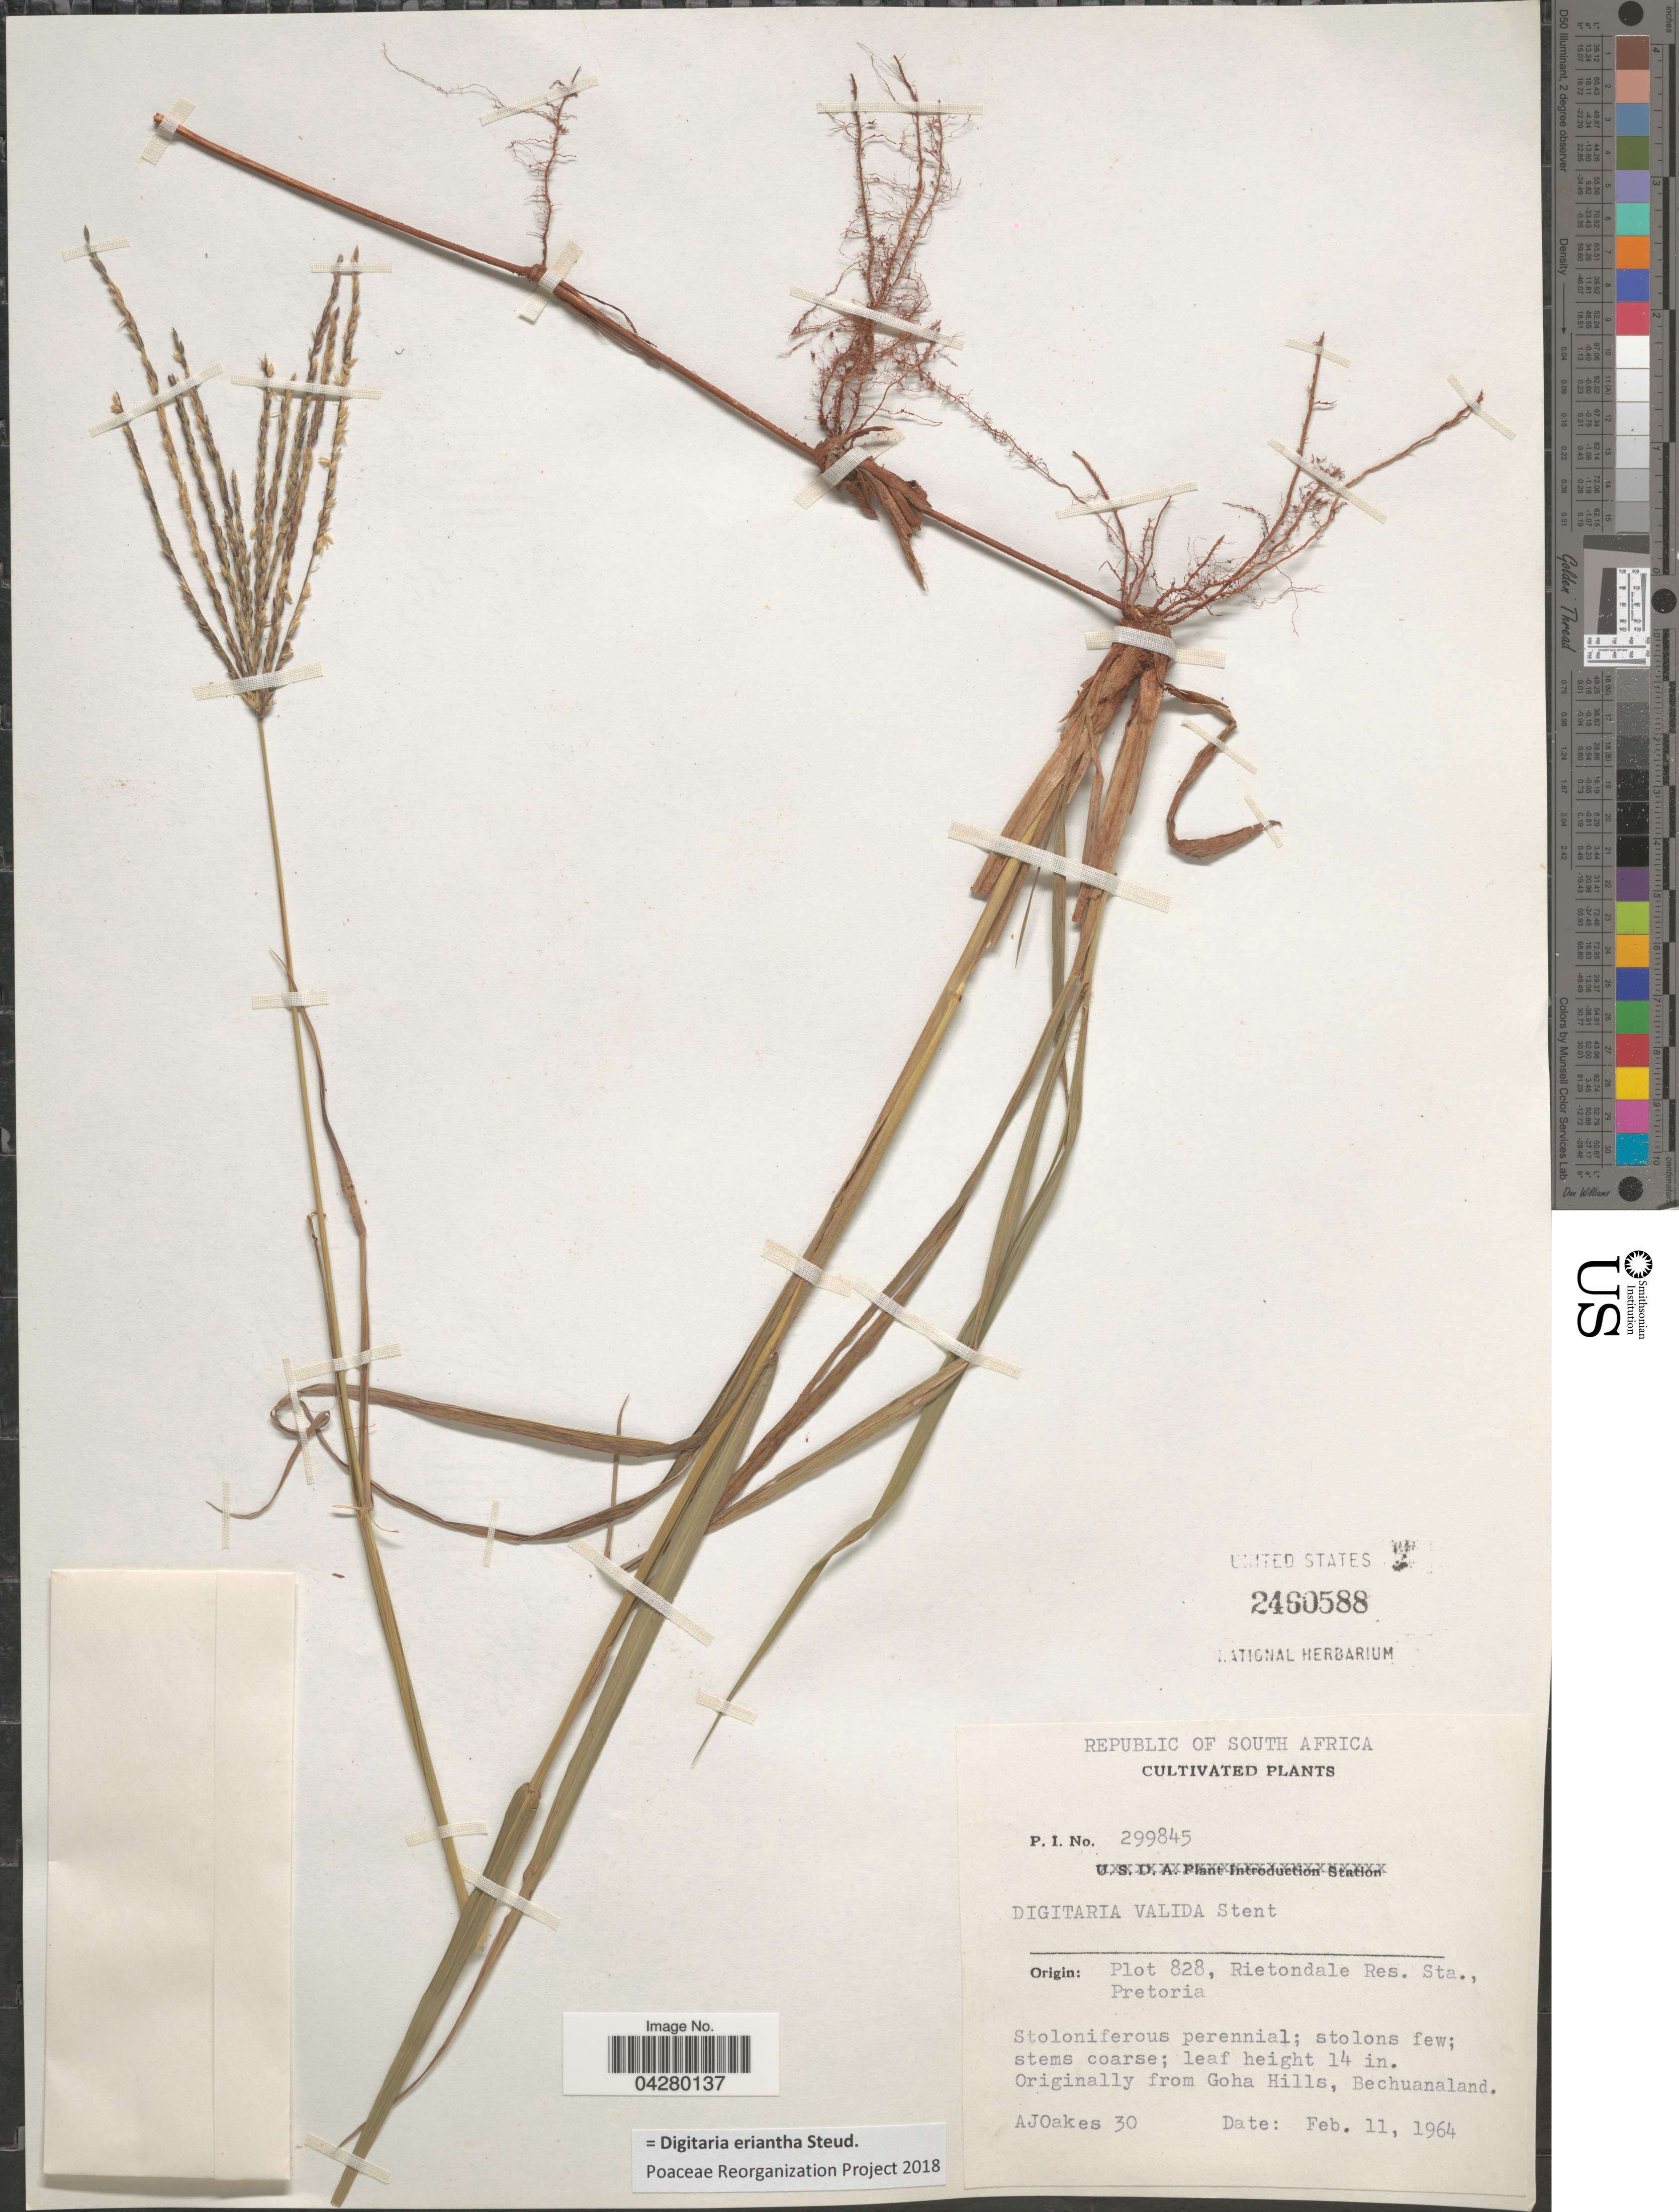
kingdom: Plantae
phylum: Tracheophyta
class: Liliopsida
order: Poales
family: Poaceae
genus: Digitaria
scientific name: Digitaria eriantha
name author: Steud.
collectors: A. Oakes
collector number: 30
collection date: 1964-02-11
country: South Africa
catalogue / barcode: US 2460588